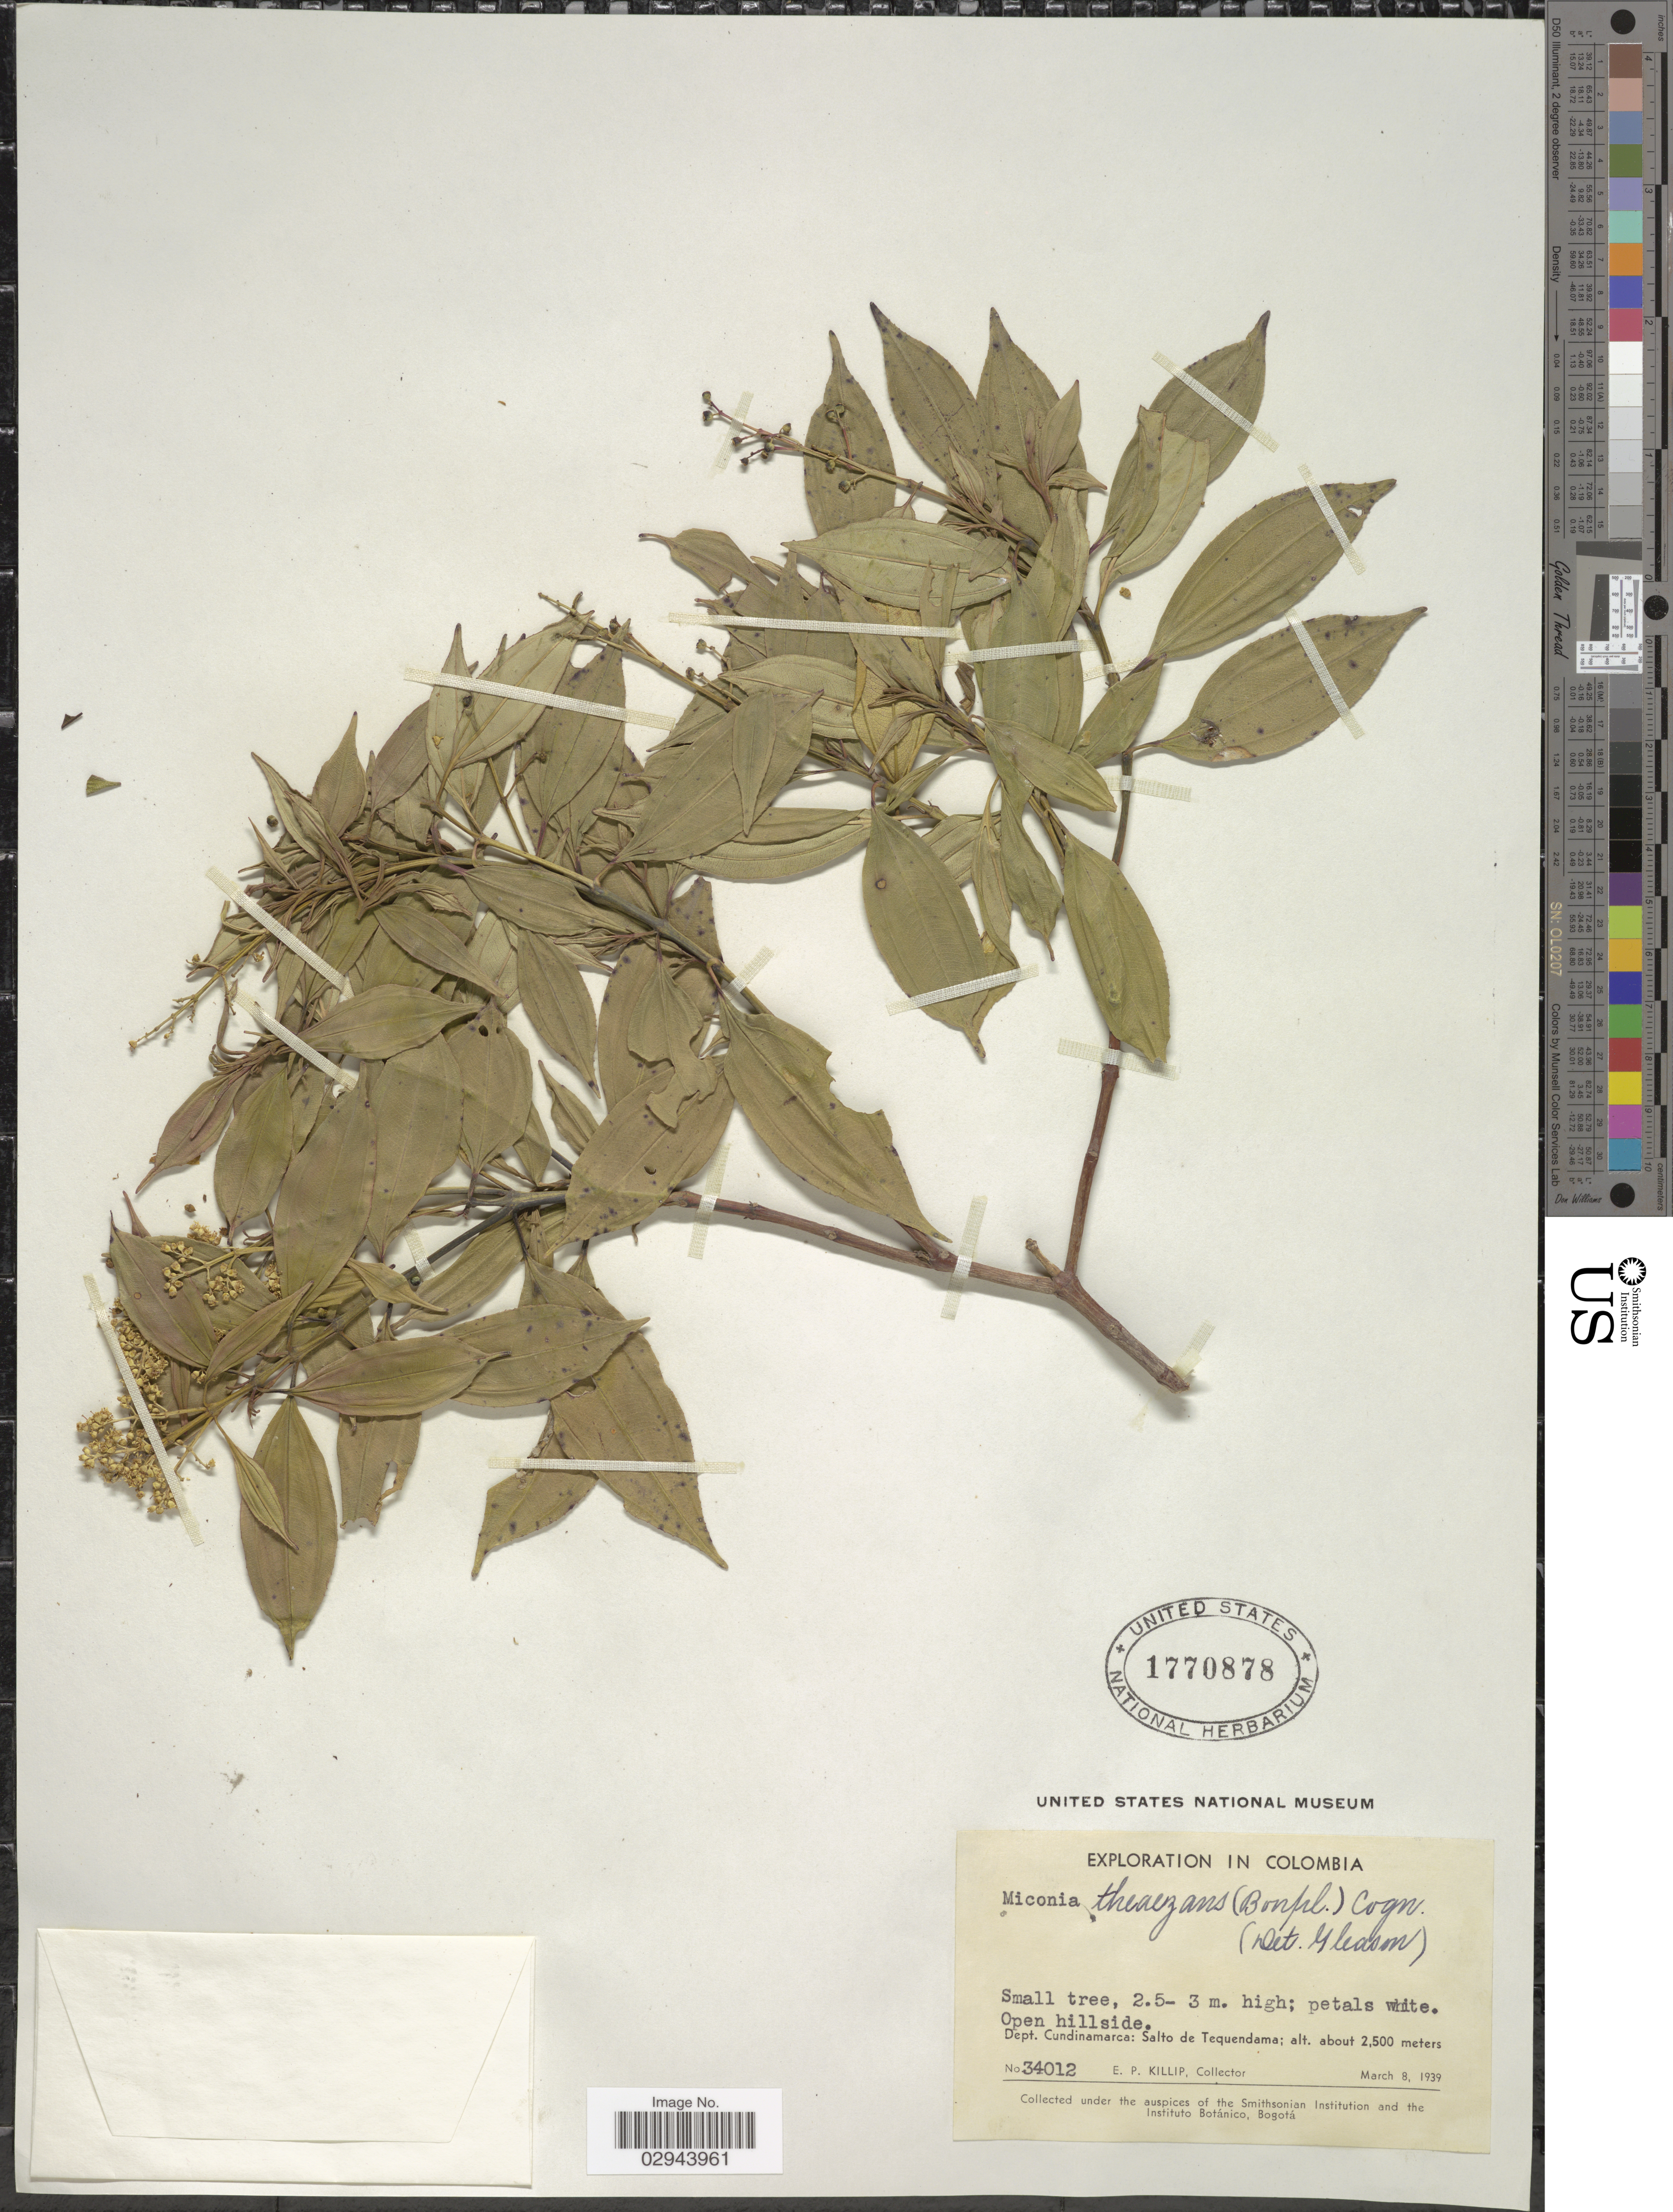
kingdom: Plantae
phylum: Tracheophyta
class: Magnoliopsida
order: Myrtales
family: Melastomataceae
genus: Miconia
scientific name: Miconia theizans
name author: (Bonpl.) Cogn.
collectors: E. P. Killip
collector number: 34012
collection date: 1939-03-08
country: Colombia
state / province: Cundinamarca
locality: Dept. Cundinamarca, Salto de Tequendama.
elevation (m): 2500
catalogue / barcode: US 1770878